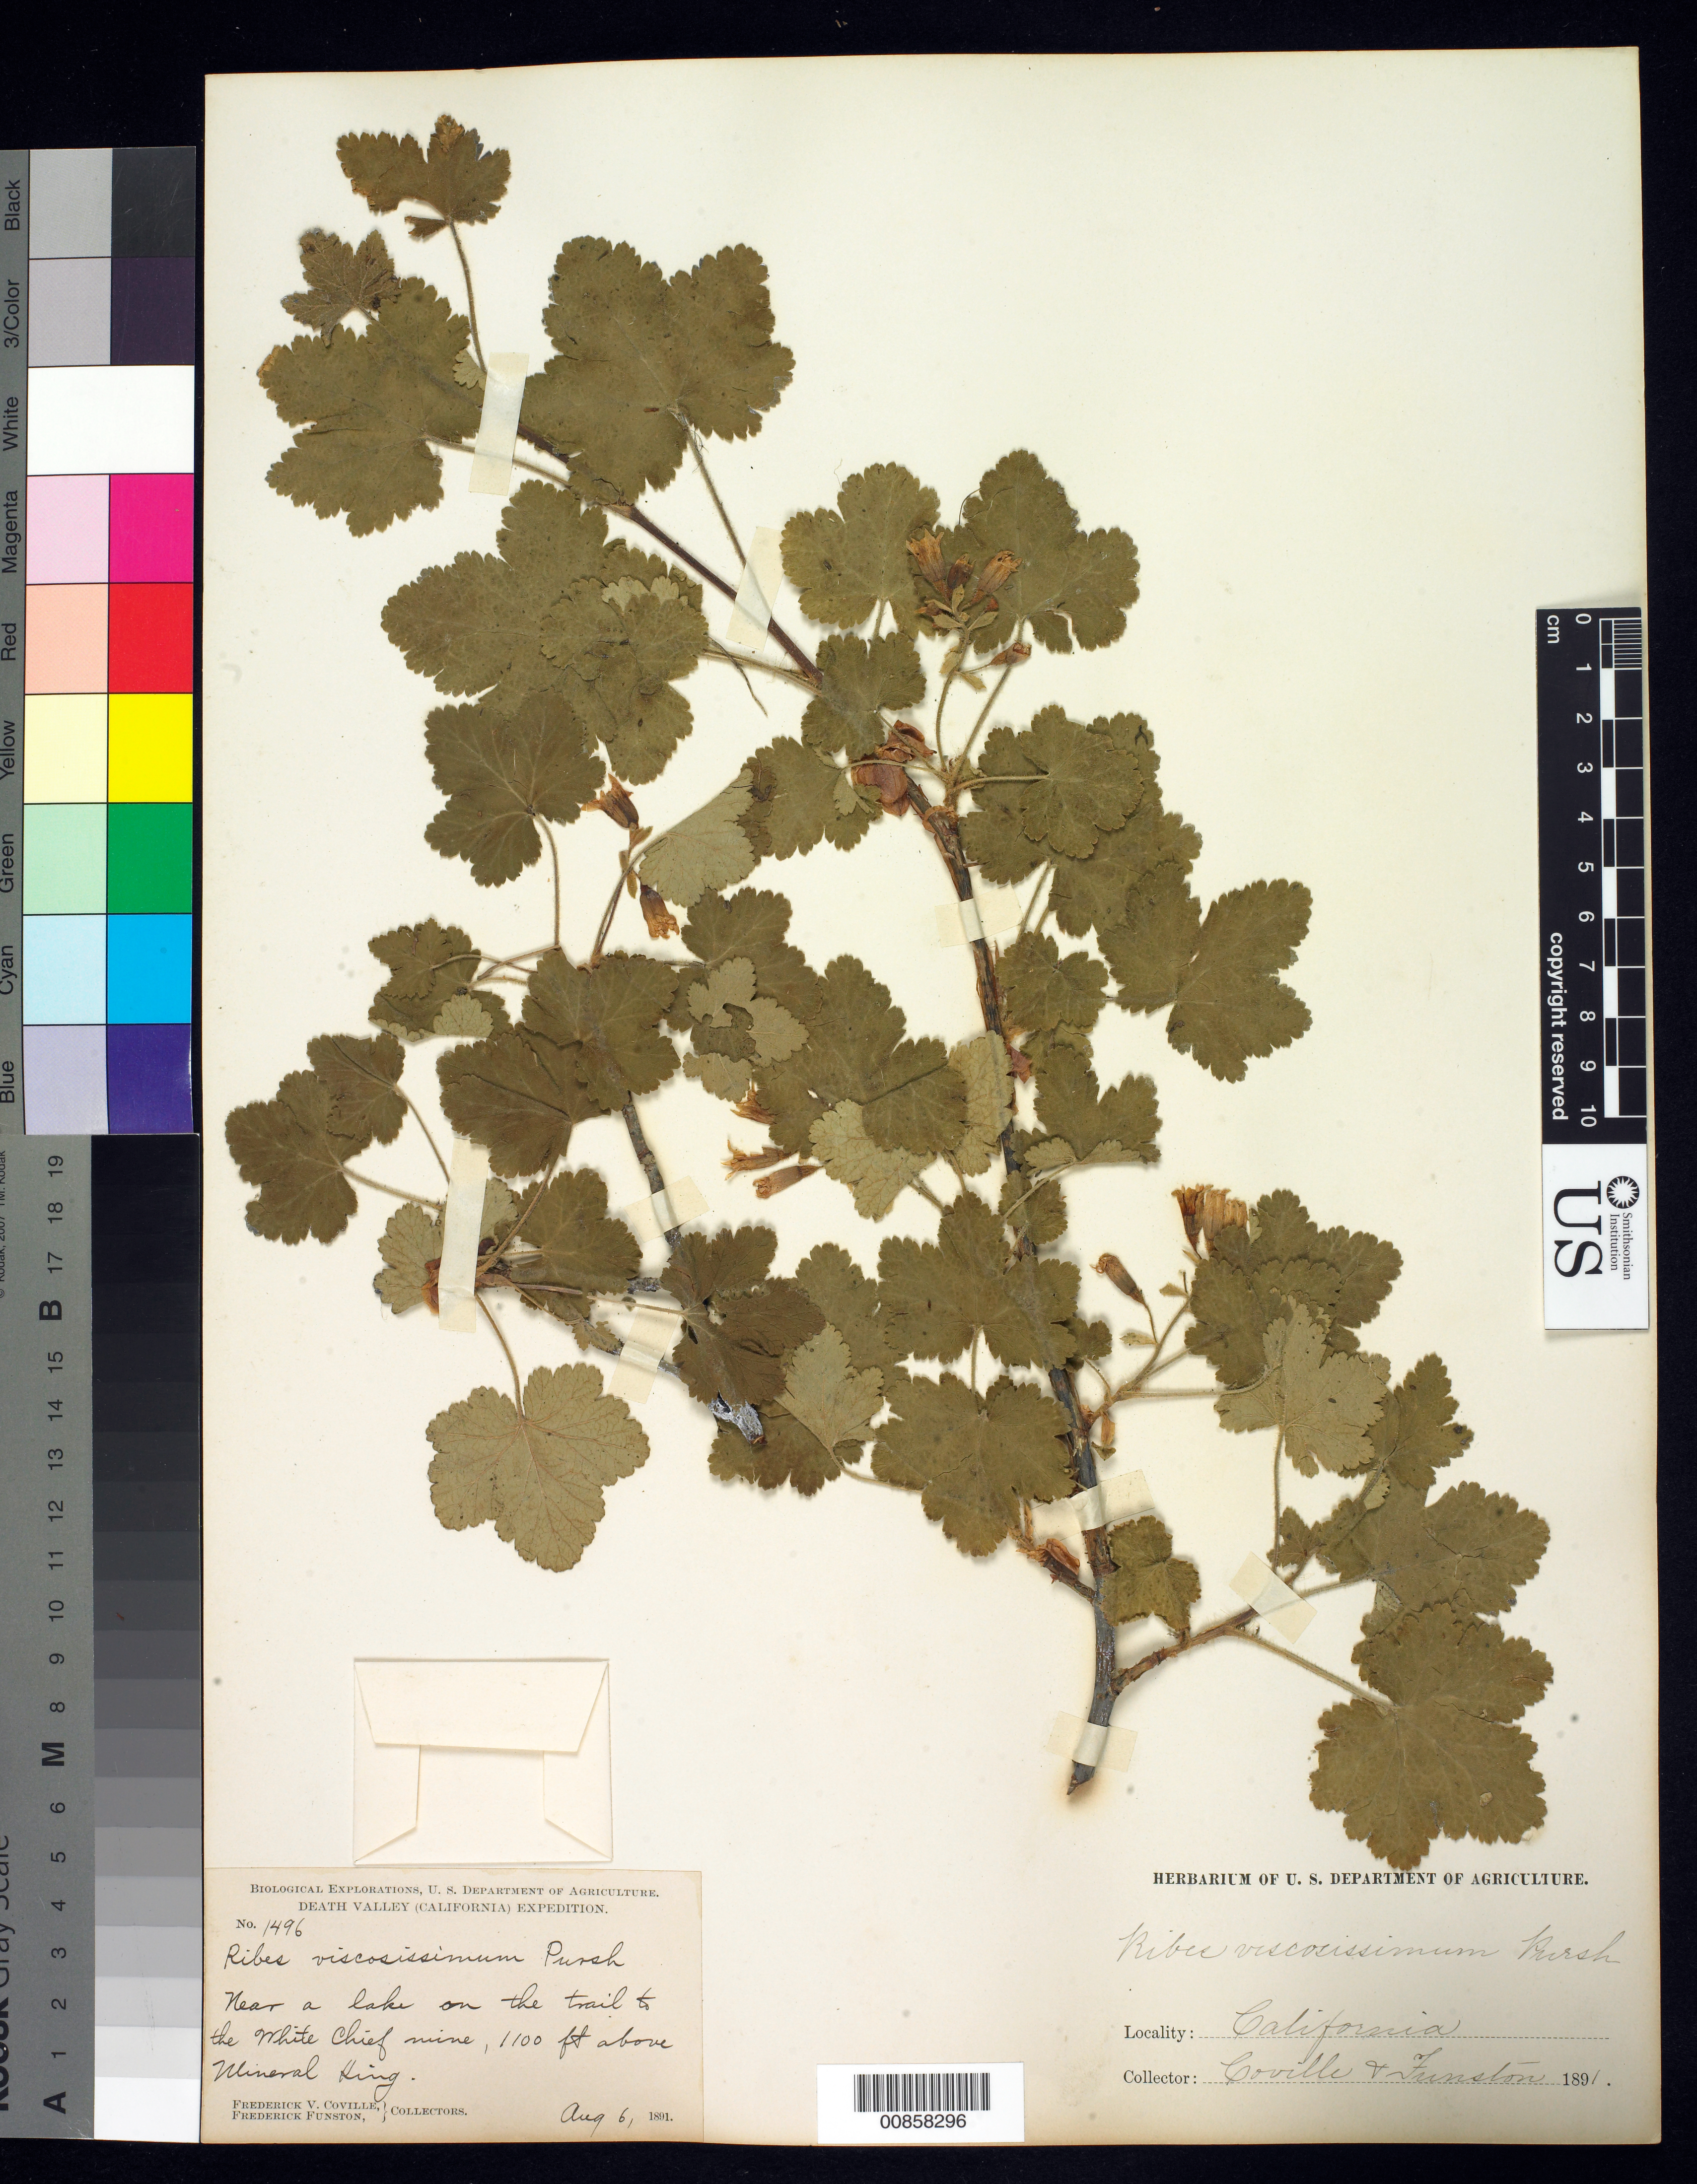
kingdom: Plantae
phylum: Tracheophyta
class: Magnoliopsida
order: Saxifragales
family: Grossulariaceae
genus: Ribes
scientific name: Ribes viscosissimum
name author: Pursh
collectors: F. V. Coville & F. Funston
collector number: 1496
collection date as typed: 06 Aug 1891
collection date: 1891-08-06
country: United States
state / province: California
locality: near a lake on the trail to the White Chief Mine, 1100 ft. above Mineral King